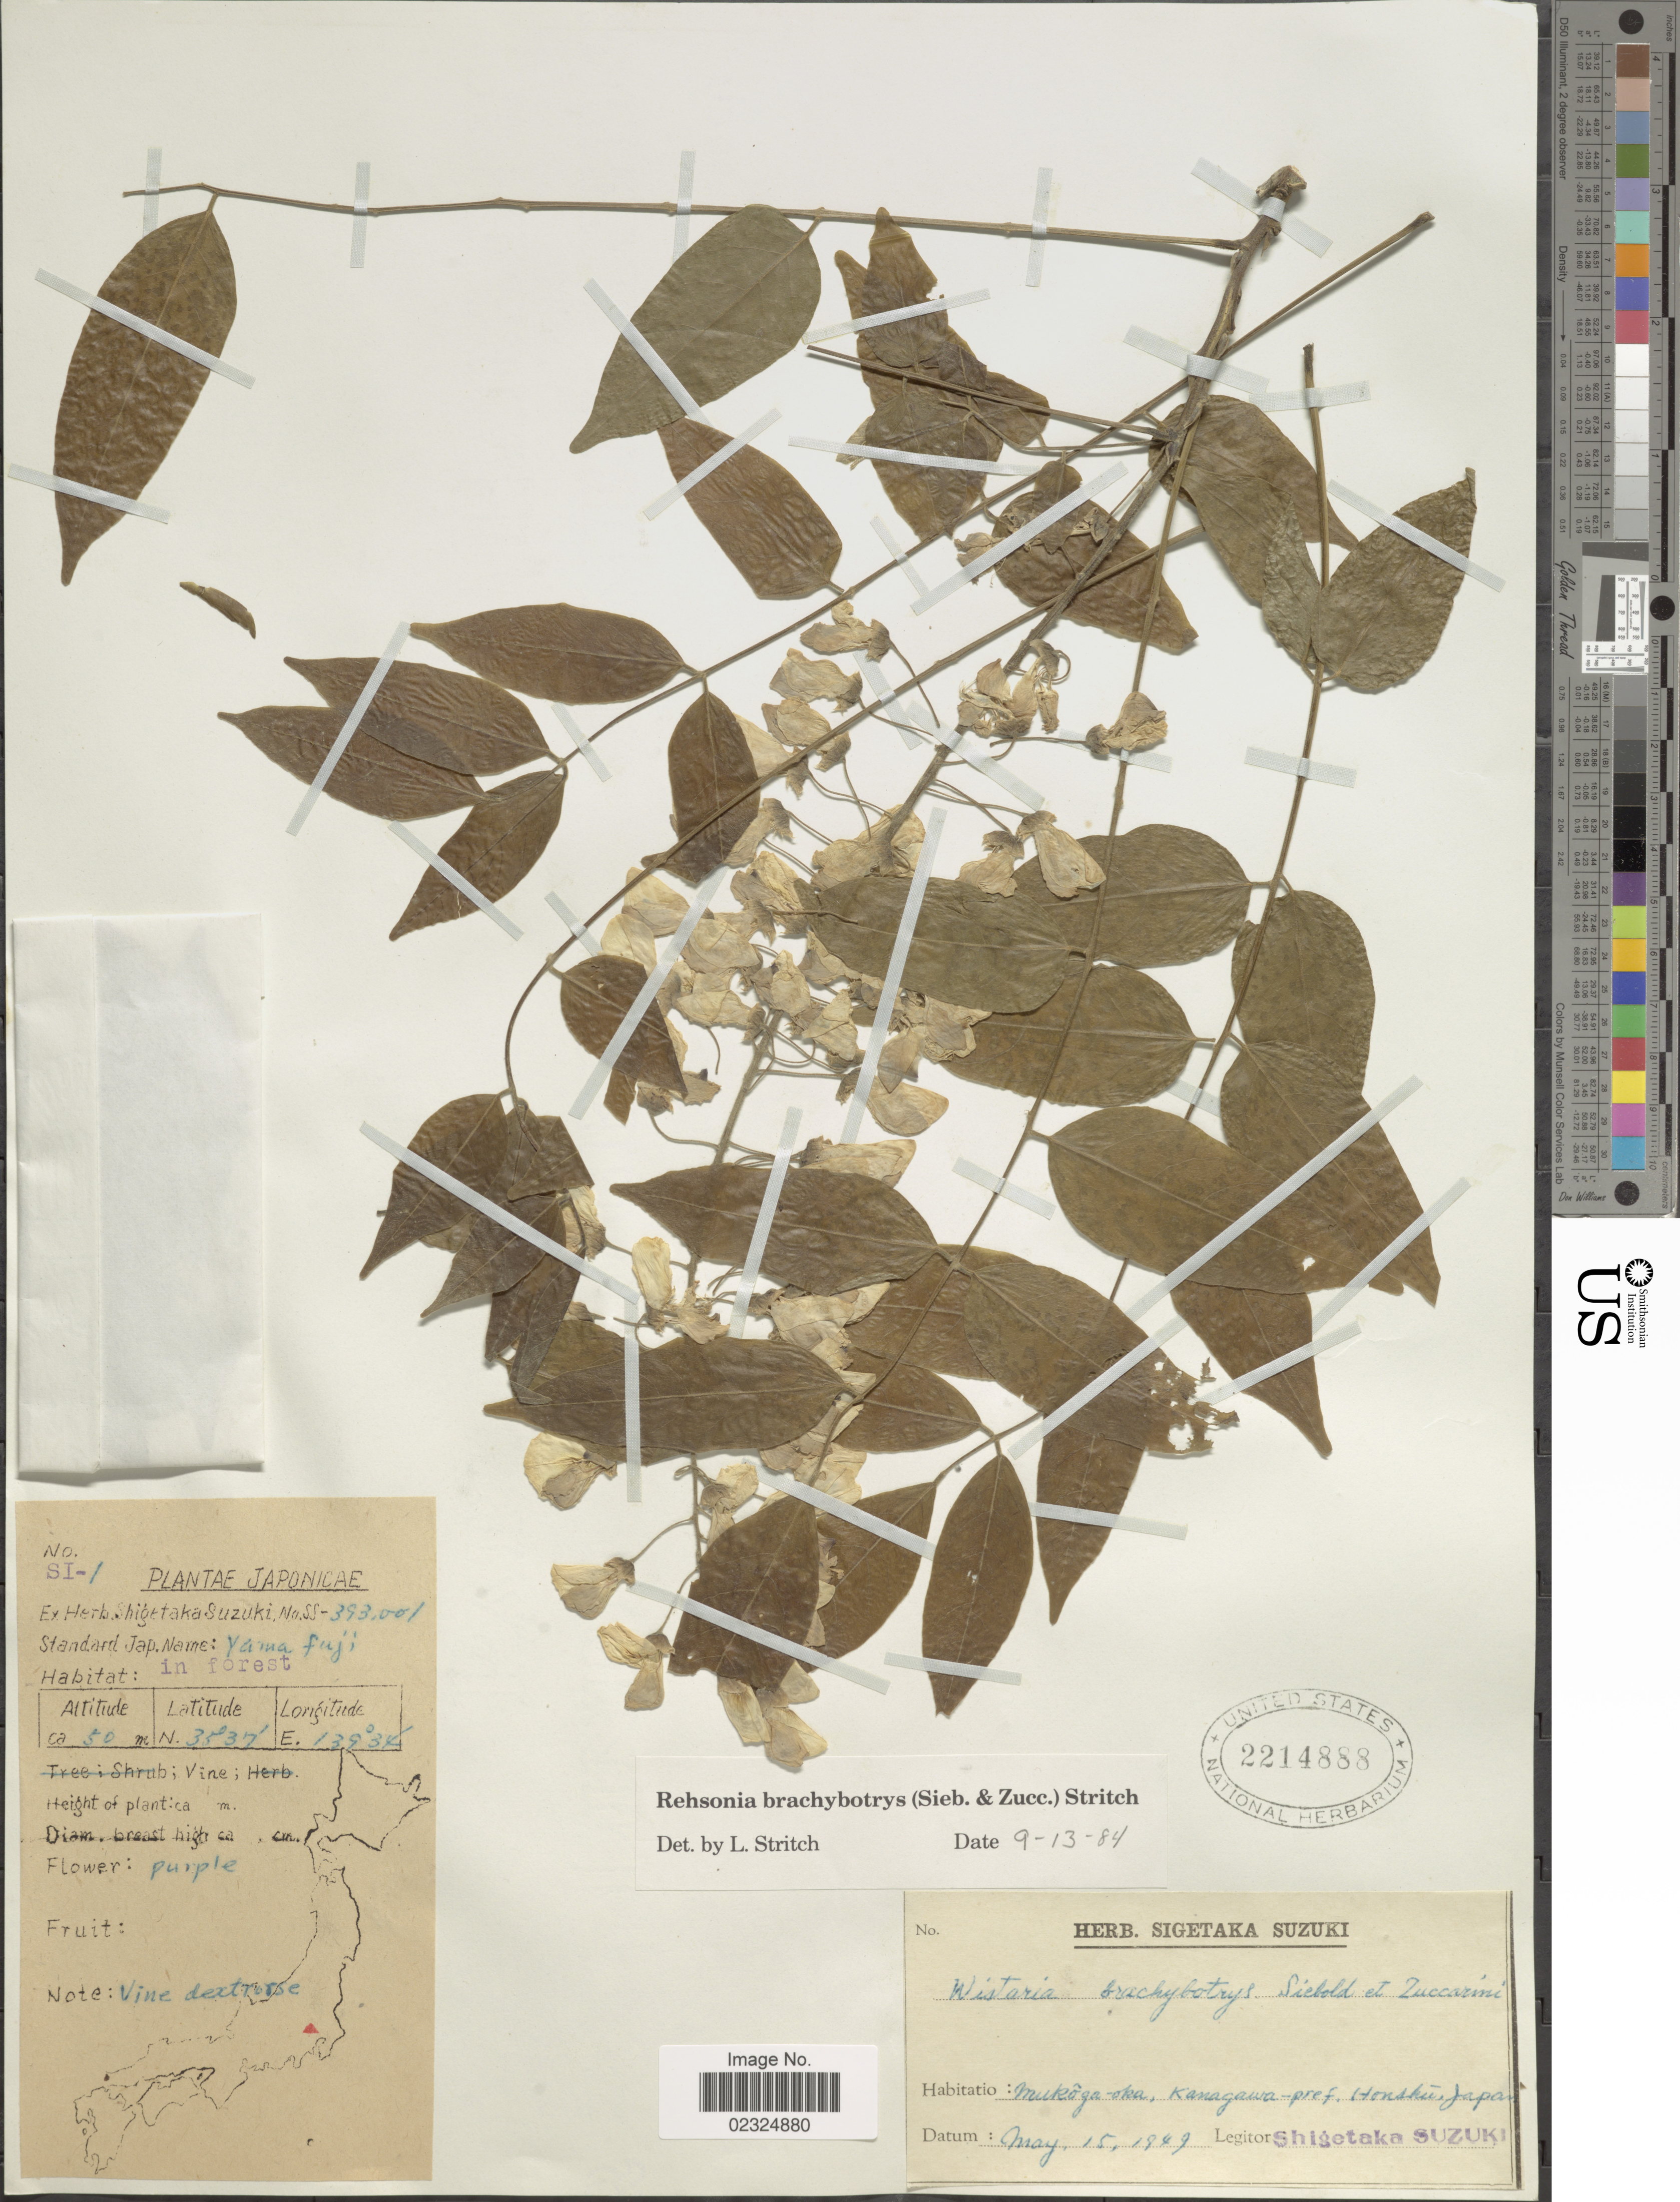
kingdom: Plantae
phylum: Tracheophyta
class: Magnoliopsida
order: Fabales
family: Fabaceae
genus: Wisteria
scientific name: Wisteria brachybotrys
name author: Siebold & Zucc.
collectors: S. Suzuki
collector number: SS-393.vol.?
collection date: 1949-05-15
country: Japan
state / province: Kanagawa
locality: Mukoga-oka, Kanagawa-pref. Honshu, in forest.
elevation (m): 50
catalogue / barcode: US 2214888